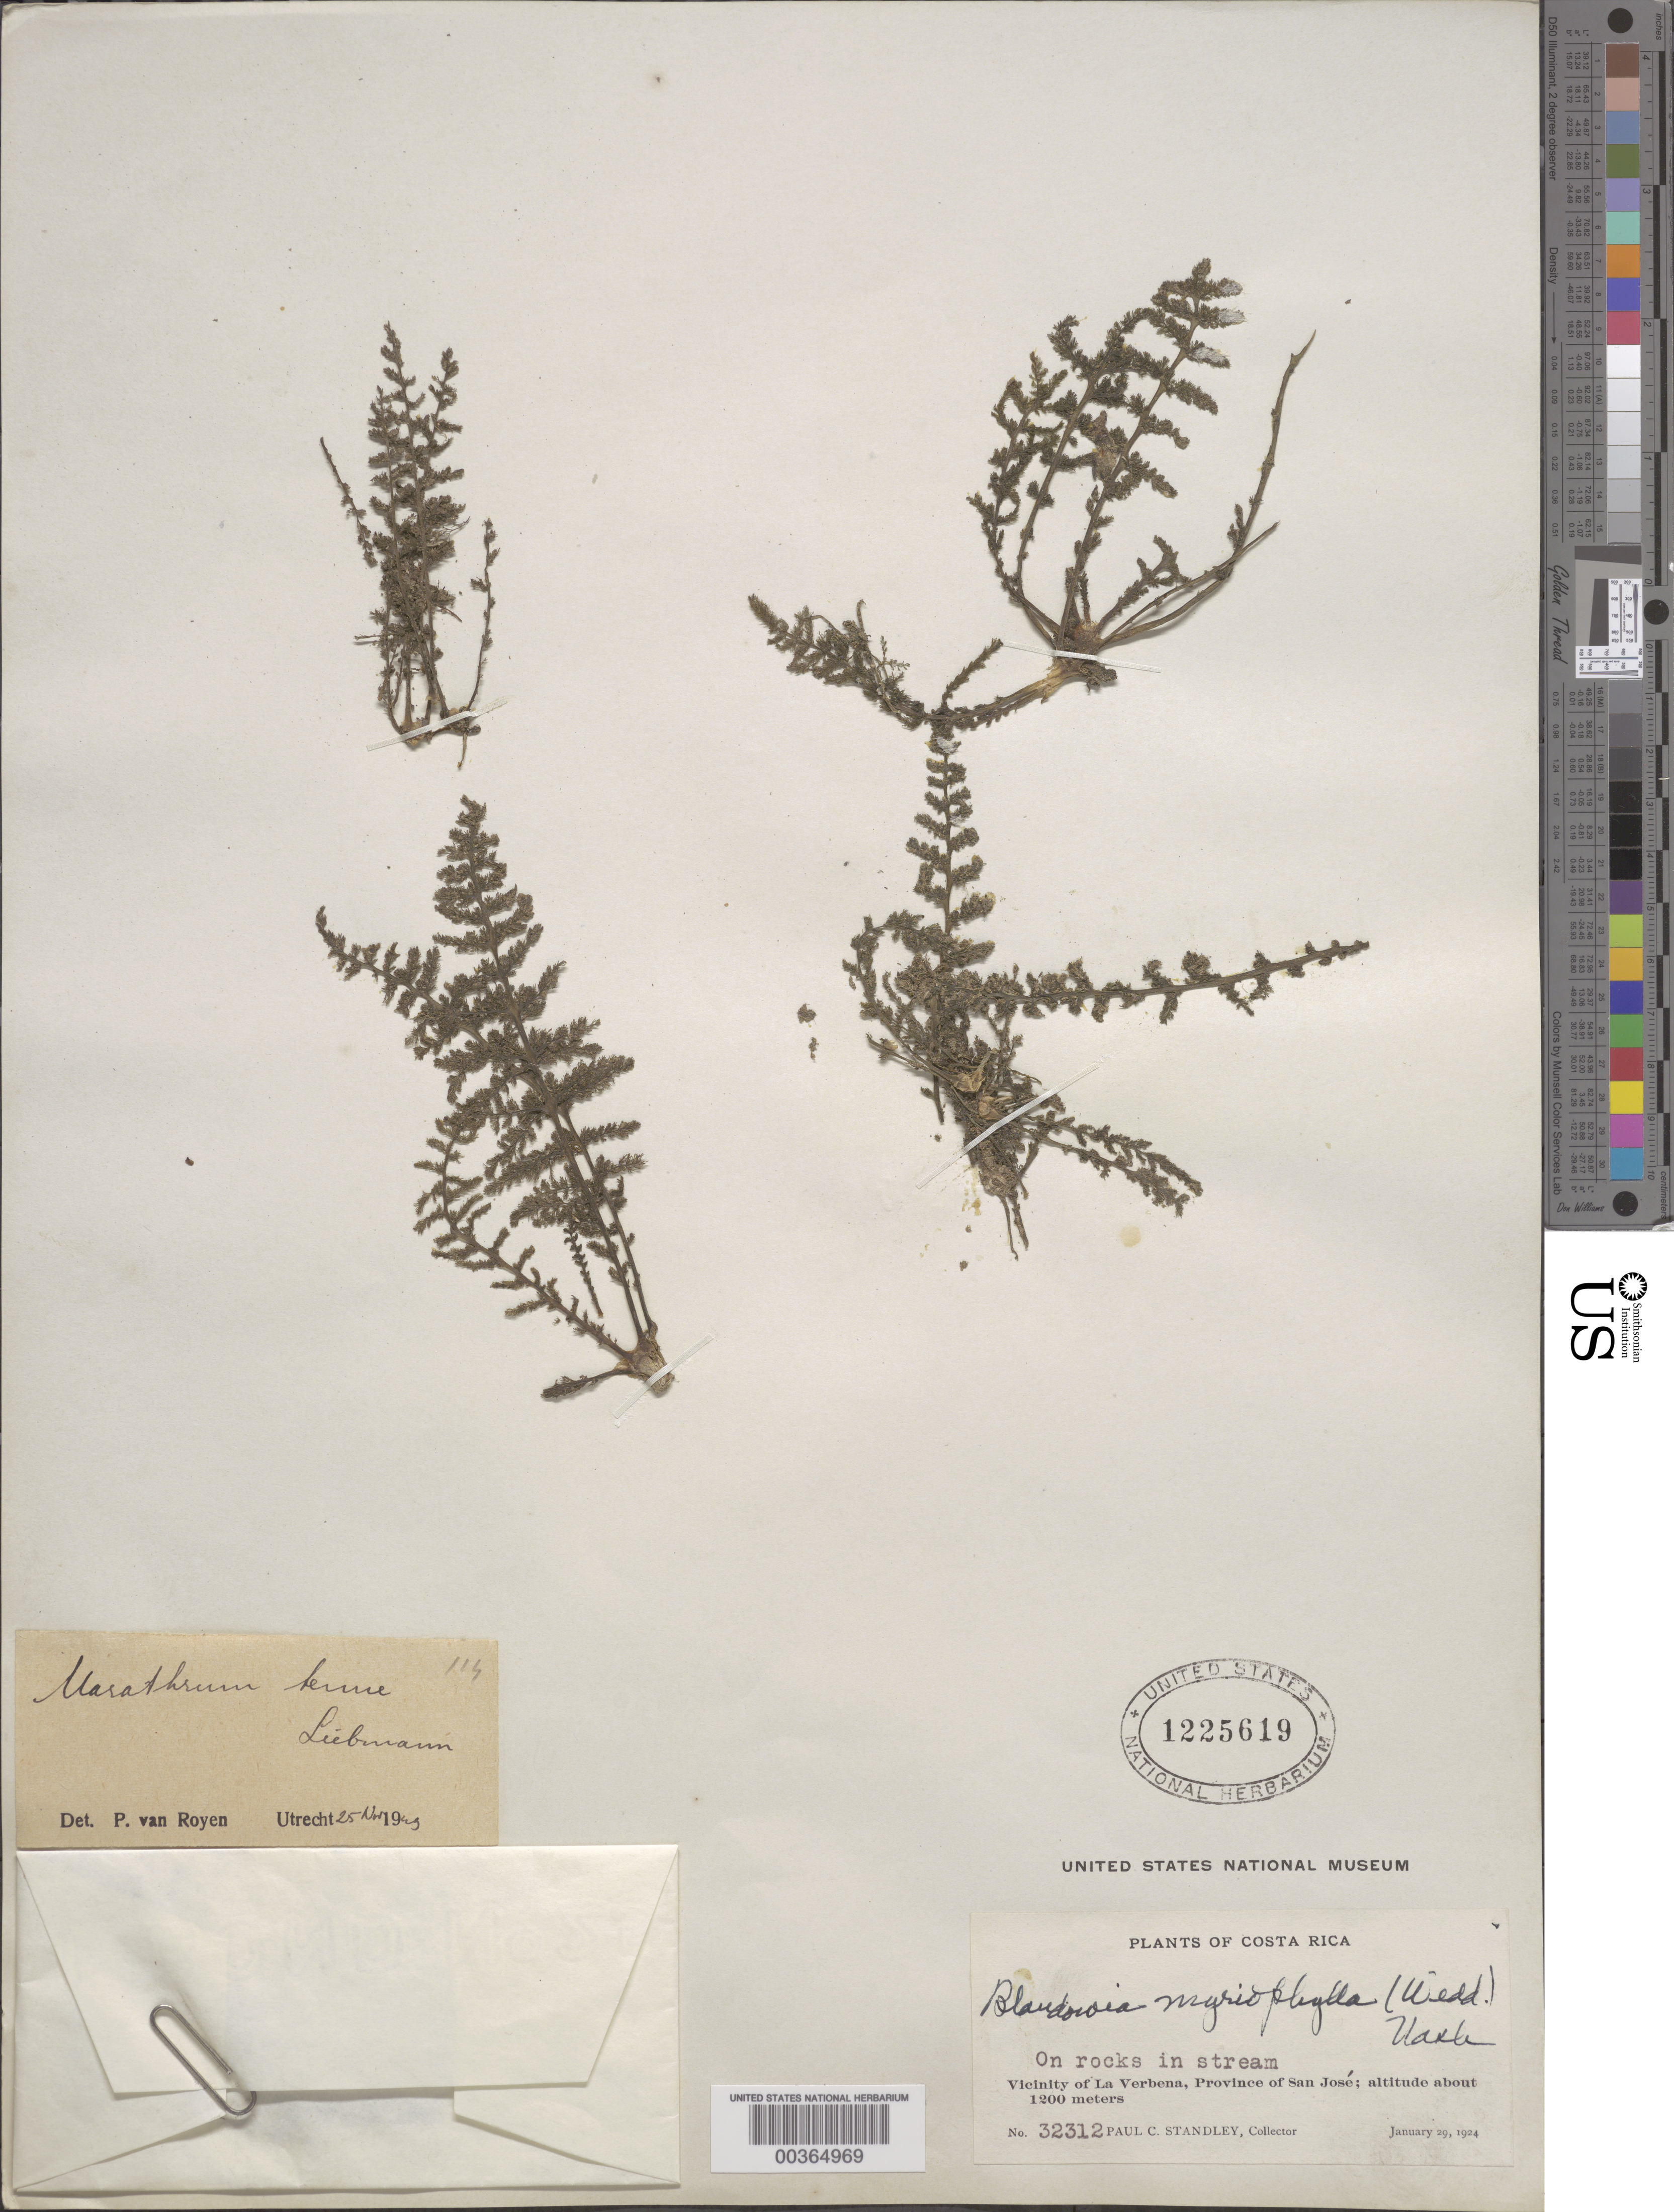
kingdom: Plantae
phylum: Tracheophyta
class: Magnoliopsida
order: Malpighiales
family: Podostemaceae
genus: Marathrum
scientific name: Marathrum tenue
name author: Liebm.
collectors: P. C. Standley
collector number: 32312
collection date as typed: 29 Jan 1924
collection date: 1924-01-29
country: Costa Rica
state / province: San José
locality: Vicinity of la verbena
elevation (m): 1200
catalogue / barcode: US 1225619